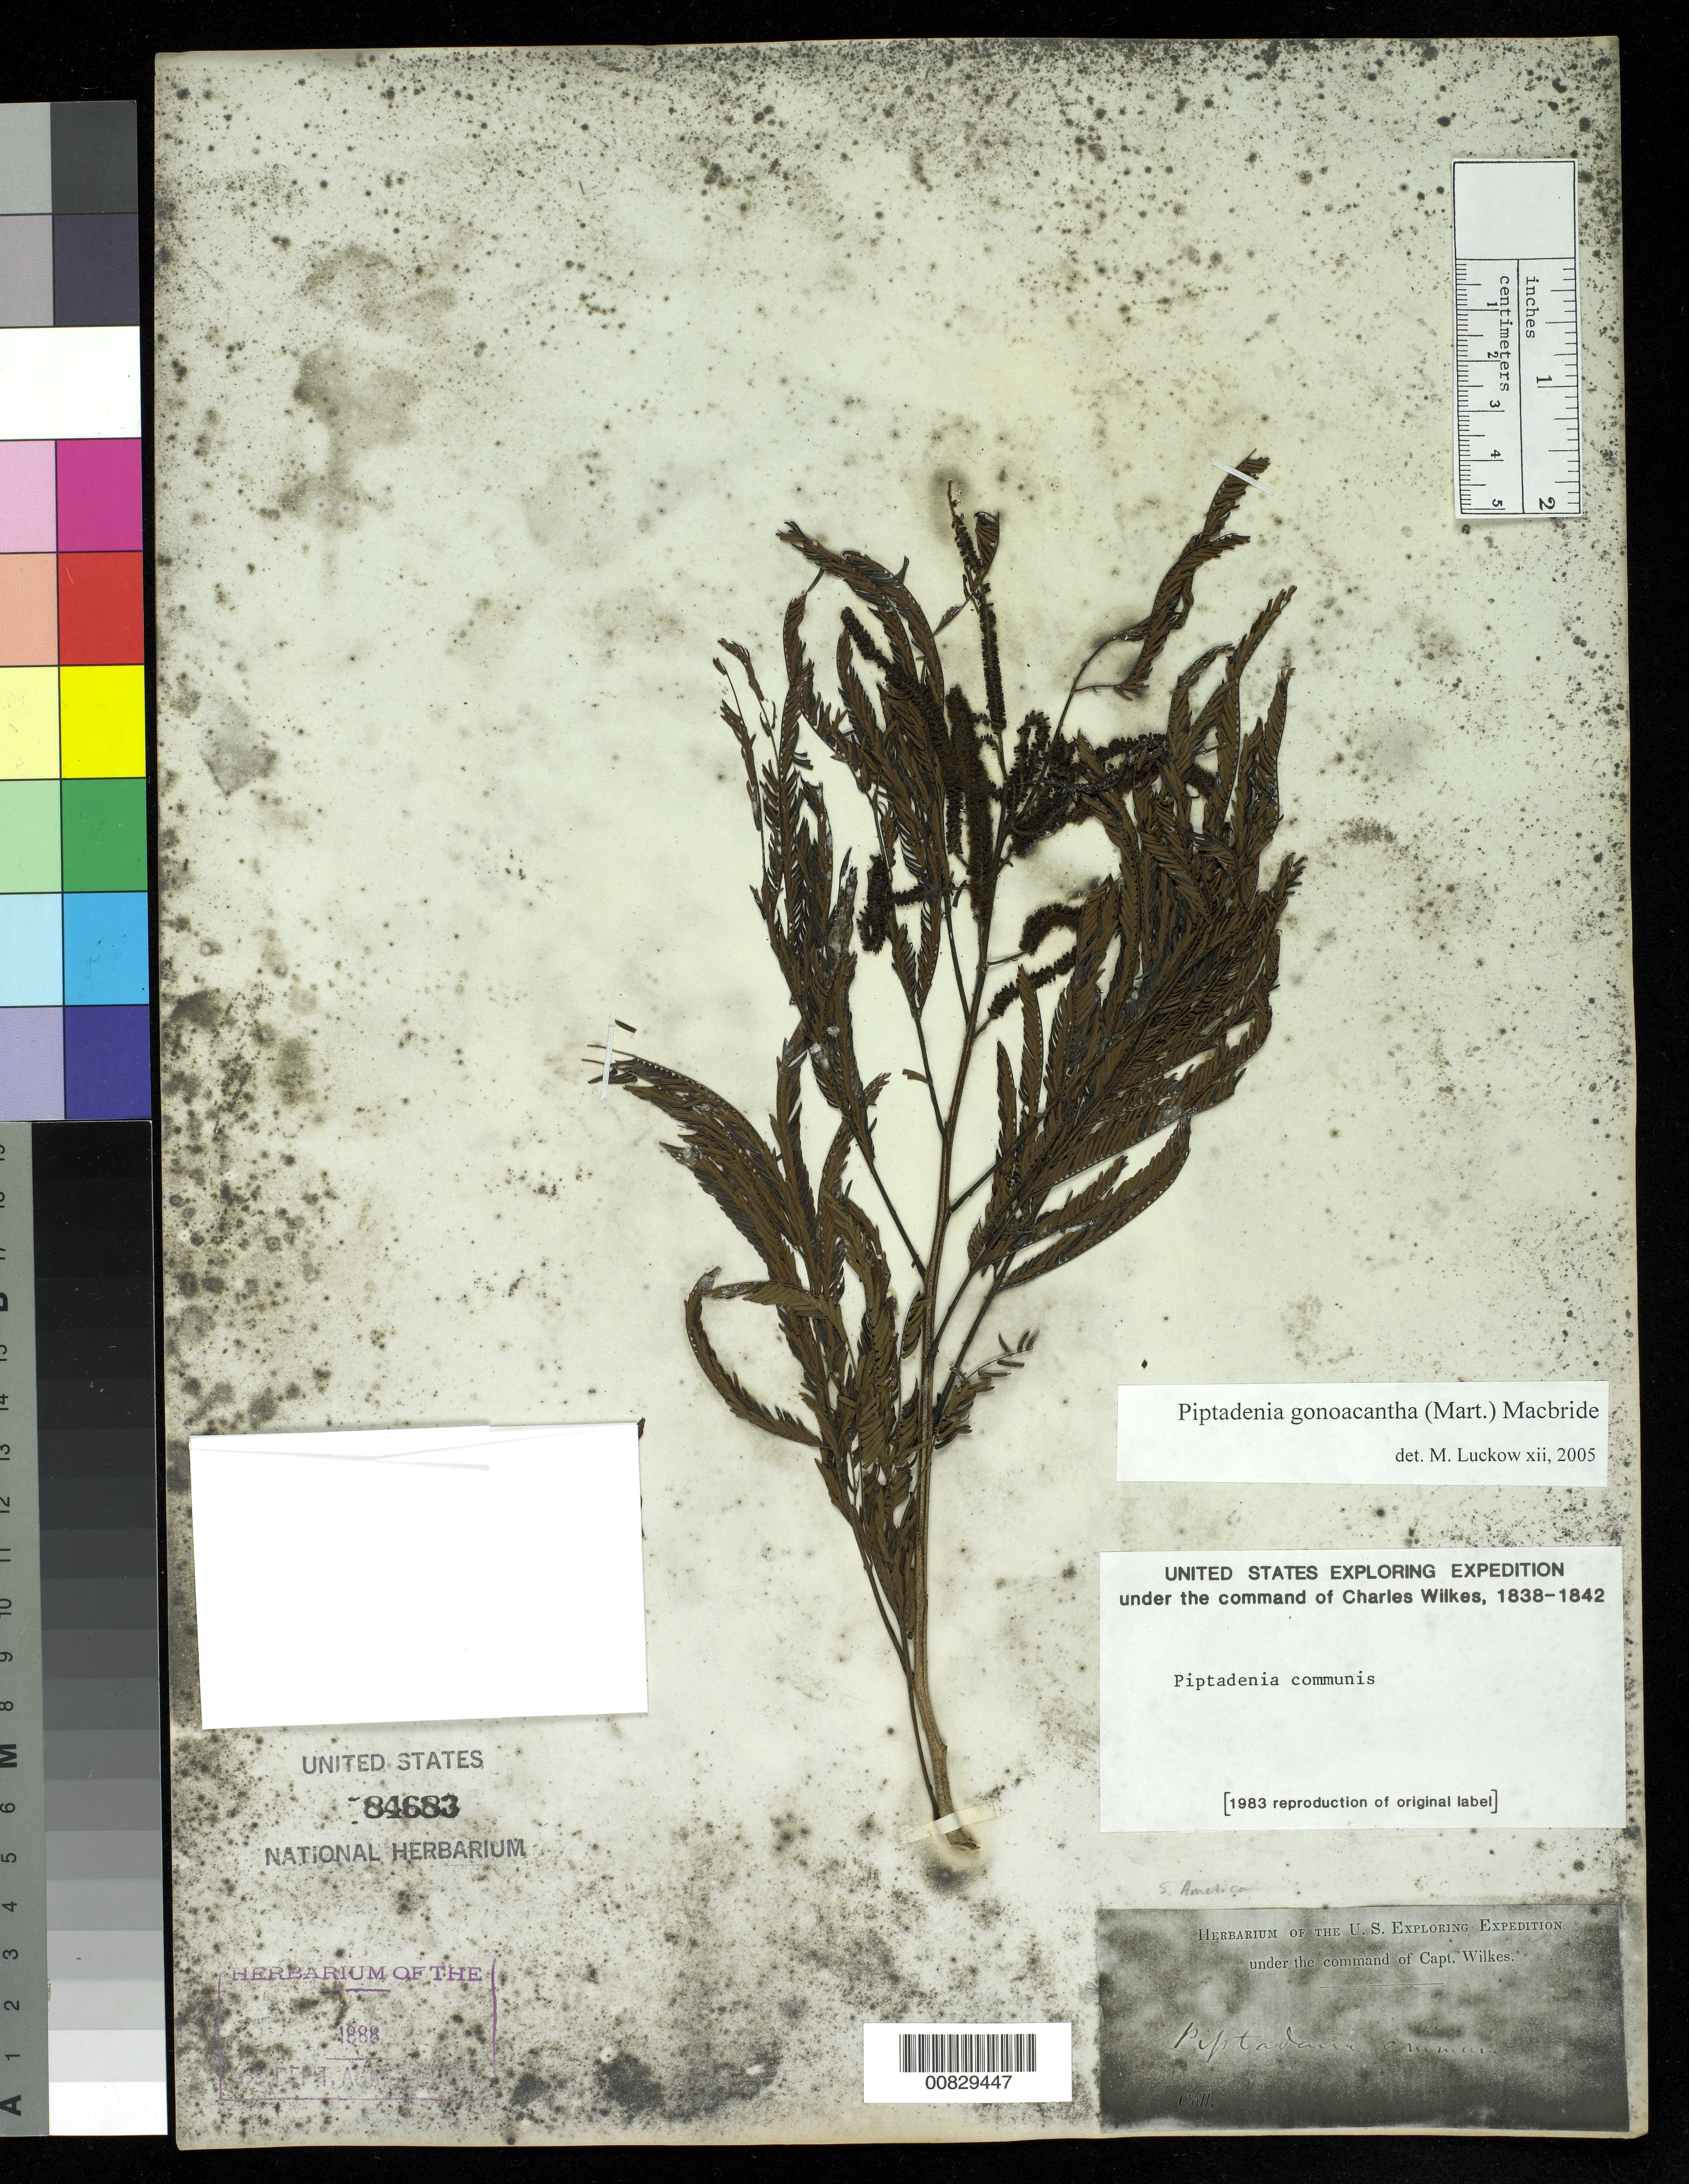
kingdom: Plantae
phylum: Tracheophyta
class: Magnoliopsida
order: Fabales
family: Fabaceae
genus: Piptadenia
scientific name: Piptadenia gonoacantha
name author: (Mart.) J.F. Macbr.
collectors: Wilkes Explor. Exped.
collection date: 1838/1842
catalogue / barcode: US 84683